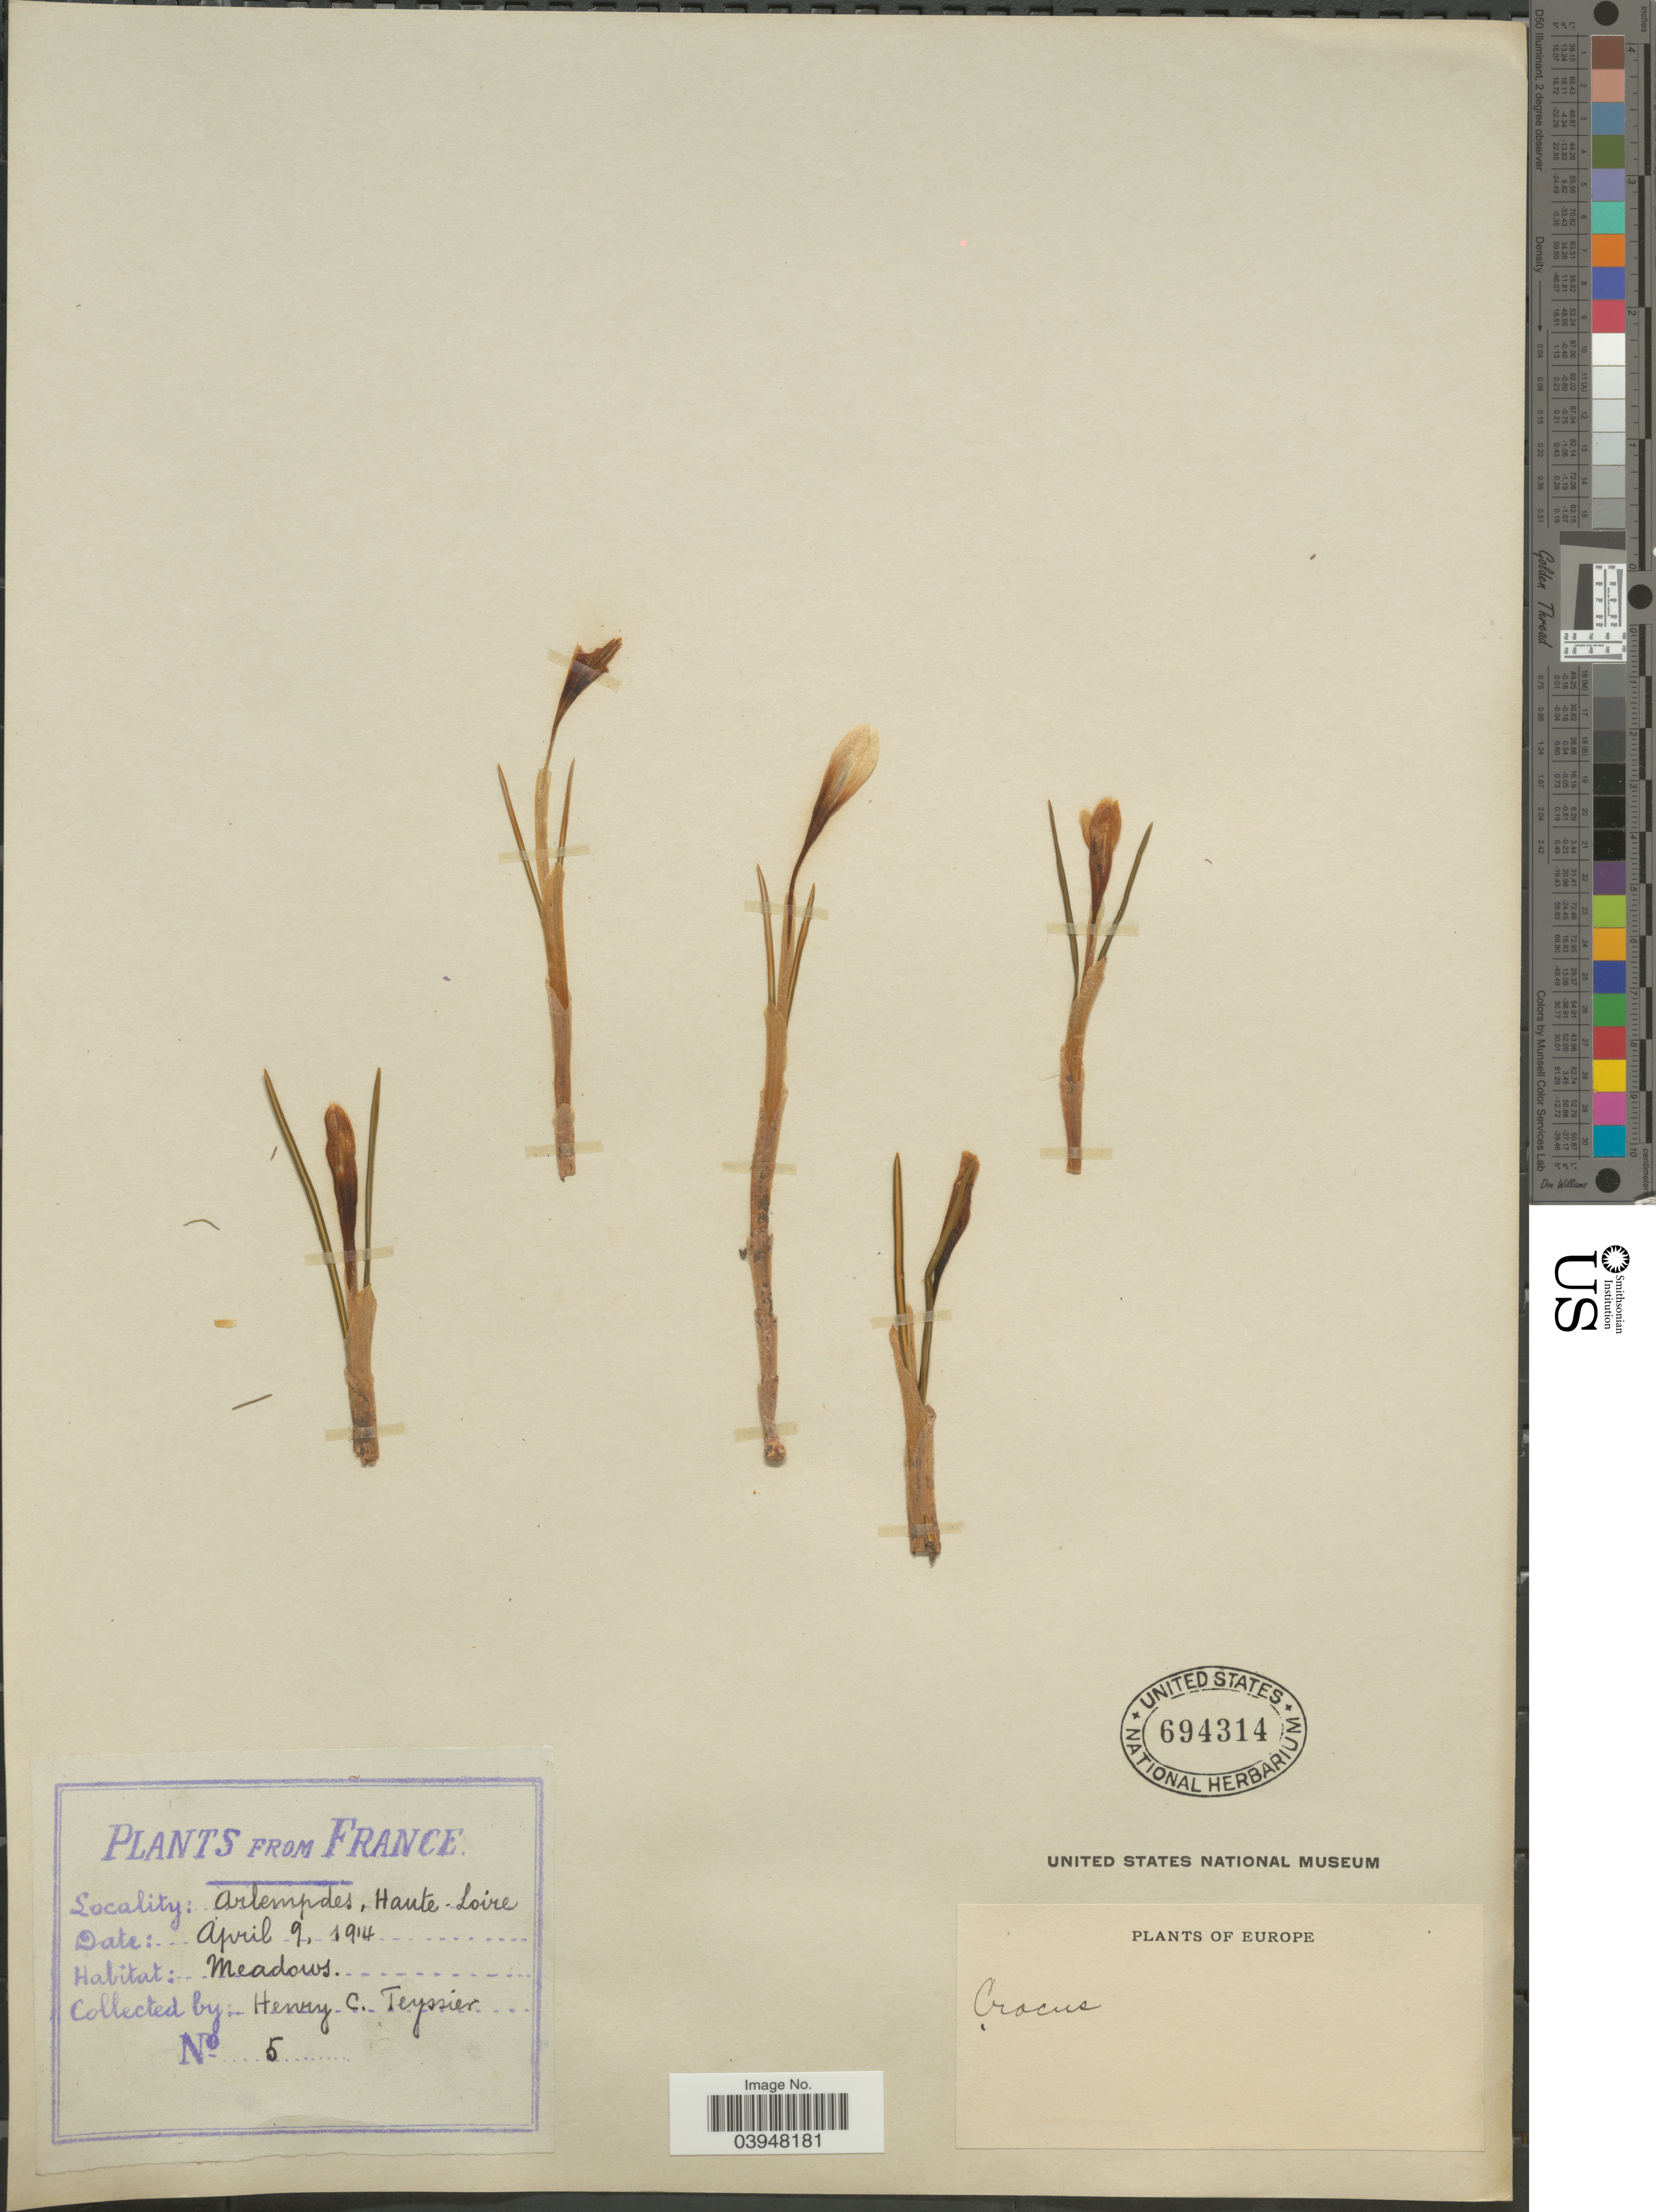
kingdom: Plantae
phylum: Tracheophyta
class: Liliopsida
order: Asparagales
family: Iridaceae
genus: Crocus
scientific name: Crocus sp.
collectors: H. Teyssier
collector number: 5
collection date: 1914-04-09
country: France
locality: Arlempdes, Haute-Loire. Europe.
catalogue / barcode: US 694314